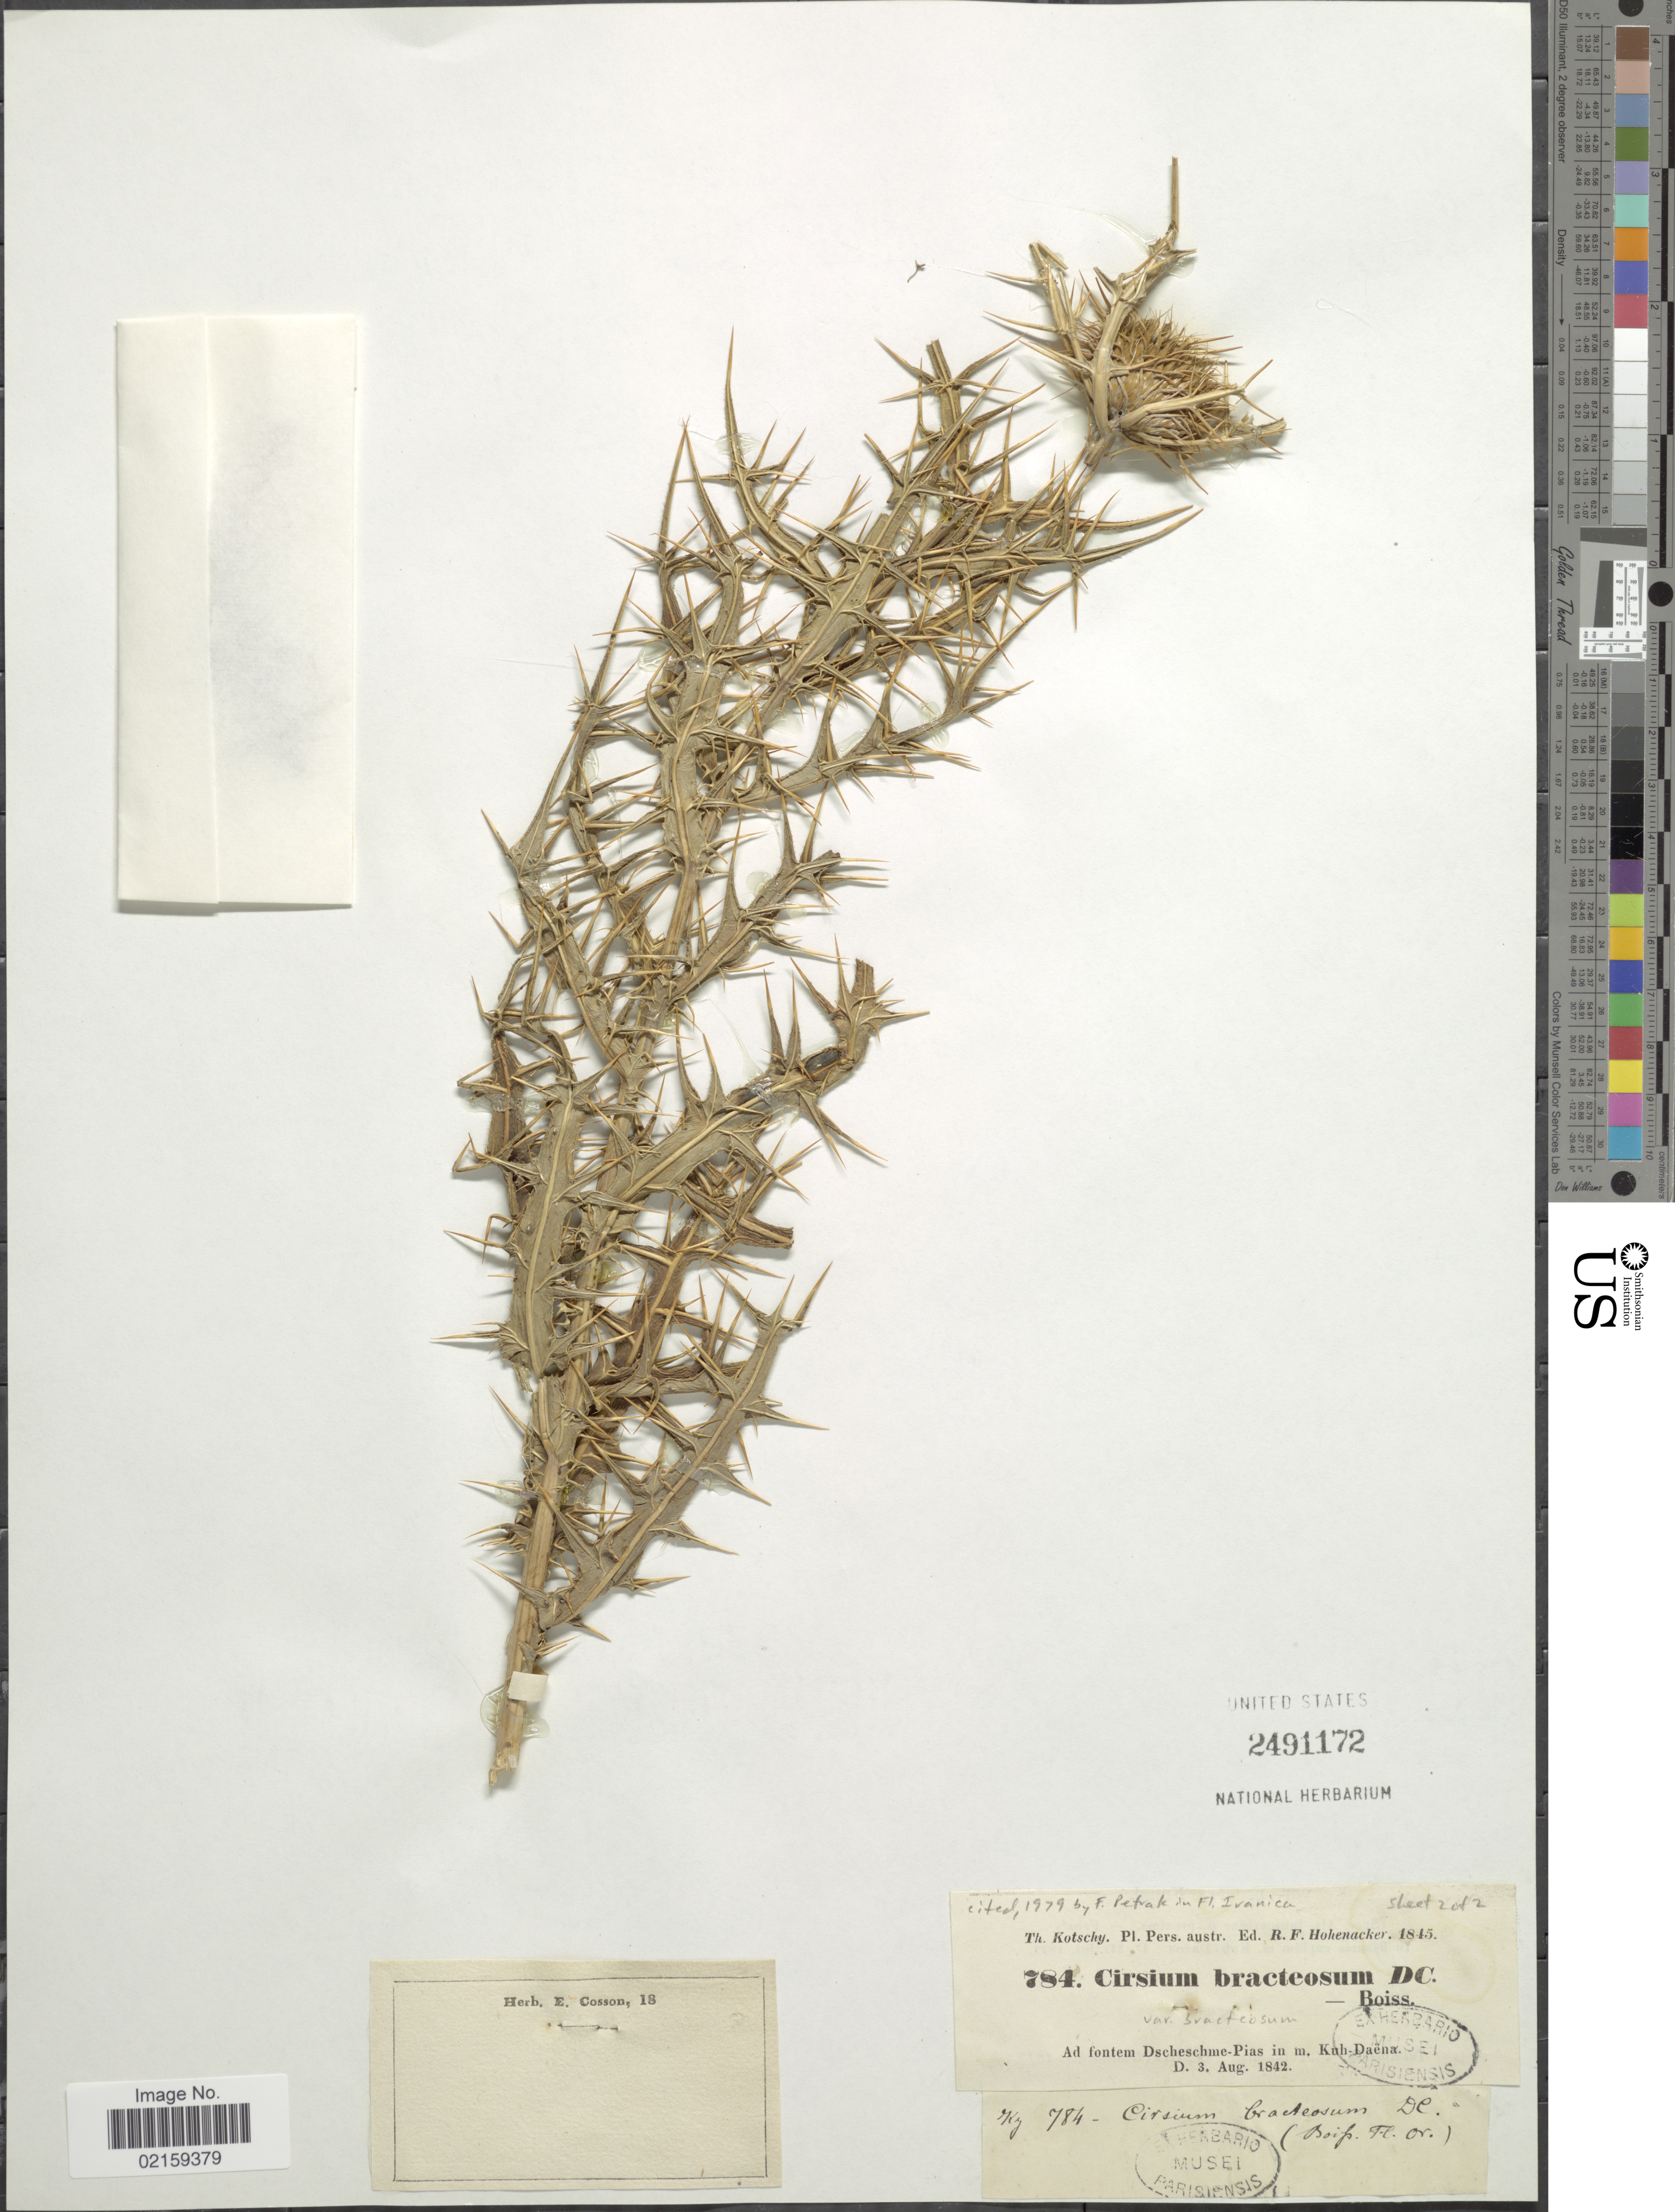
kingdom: Plantae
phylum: Tracheophyta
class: Magnoliopsida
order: Asterales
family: Asteraceae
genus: Cirsium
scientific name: Cirsium bracteosum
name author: DC.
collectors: K. G. Kotschy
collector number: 784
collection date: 1842-08-03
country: Iran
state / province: Kohkiluyeh and Buyer Ahmad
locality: Ad fontem Dscheschine-Pias in m. Kuh-Daena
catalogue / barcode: US 2491172